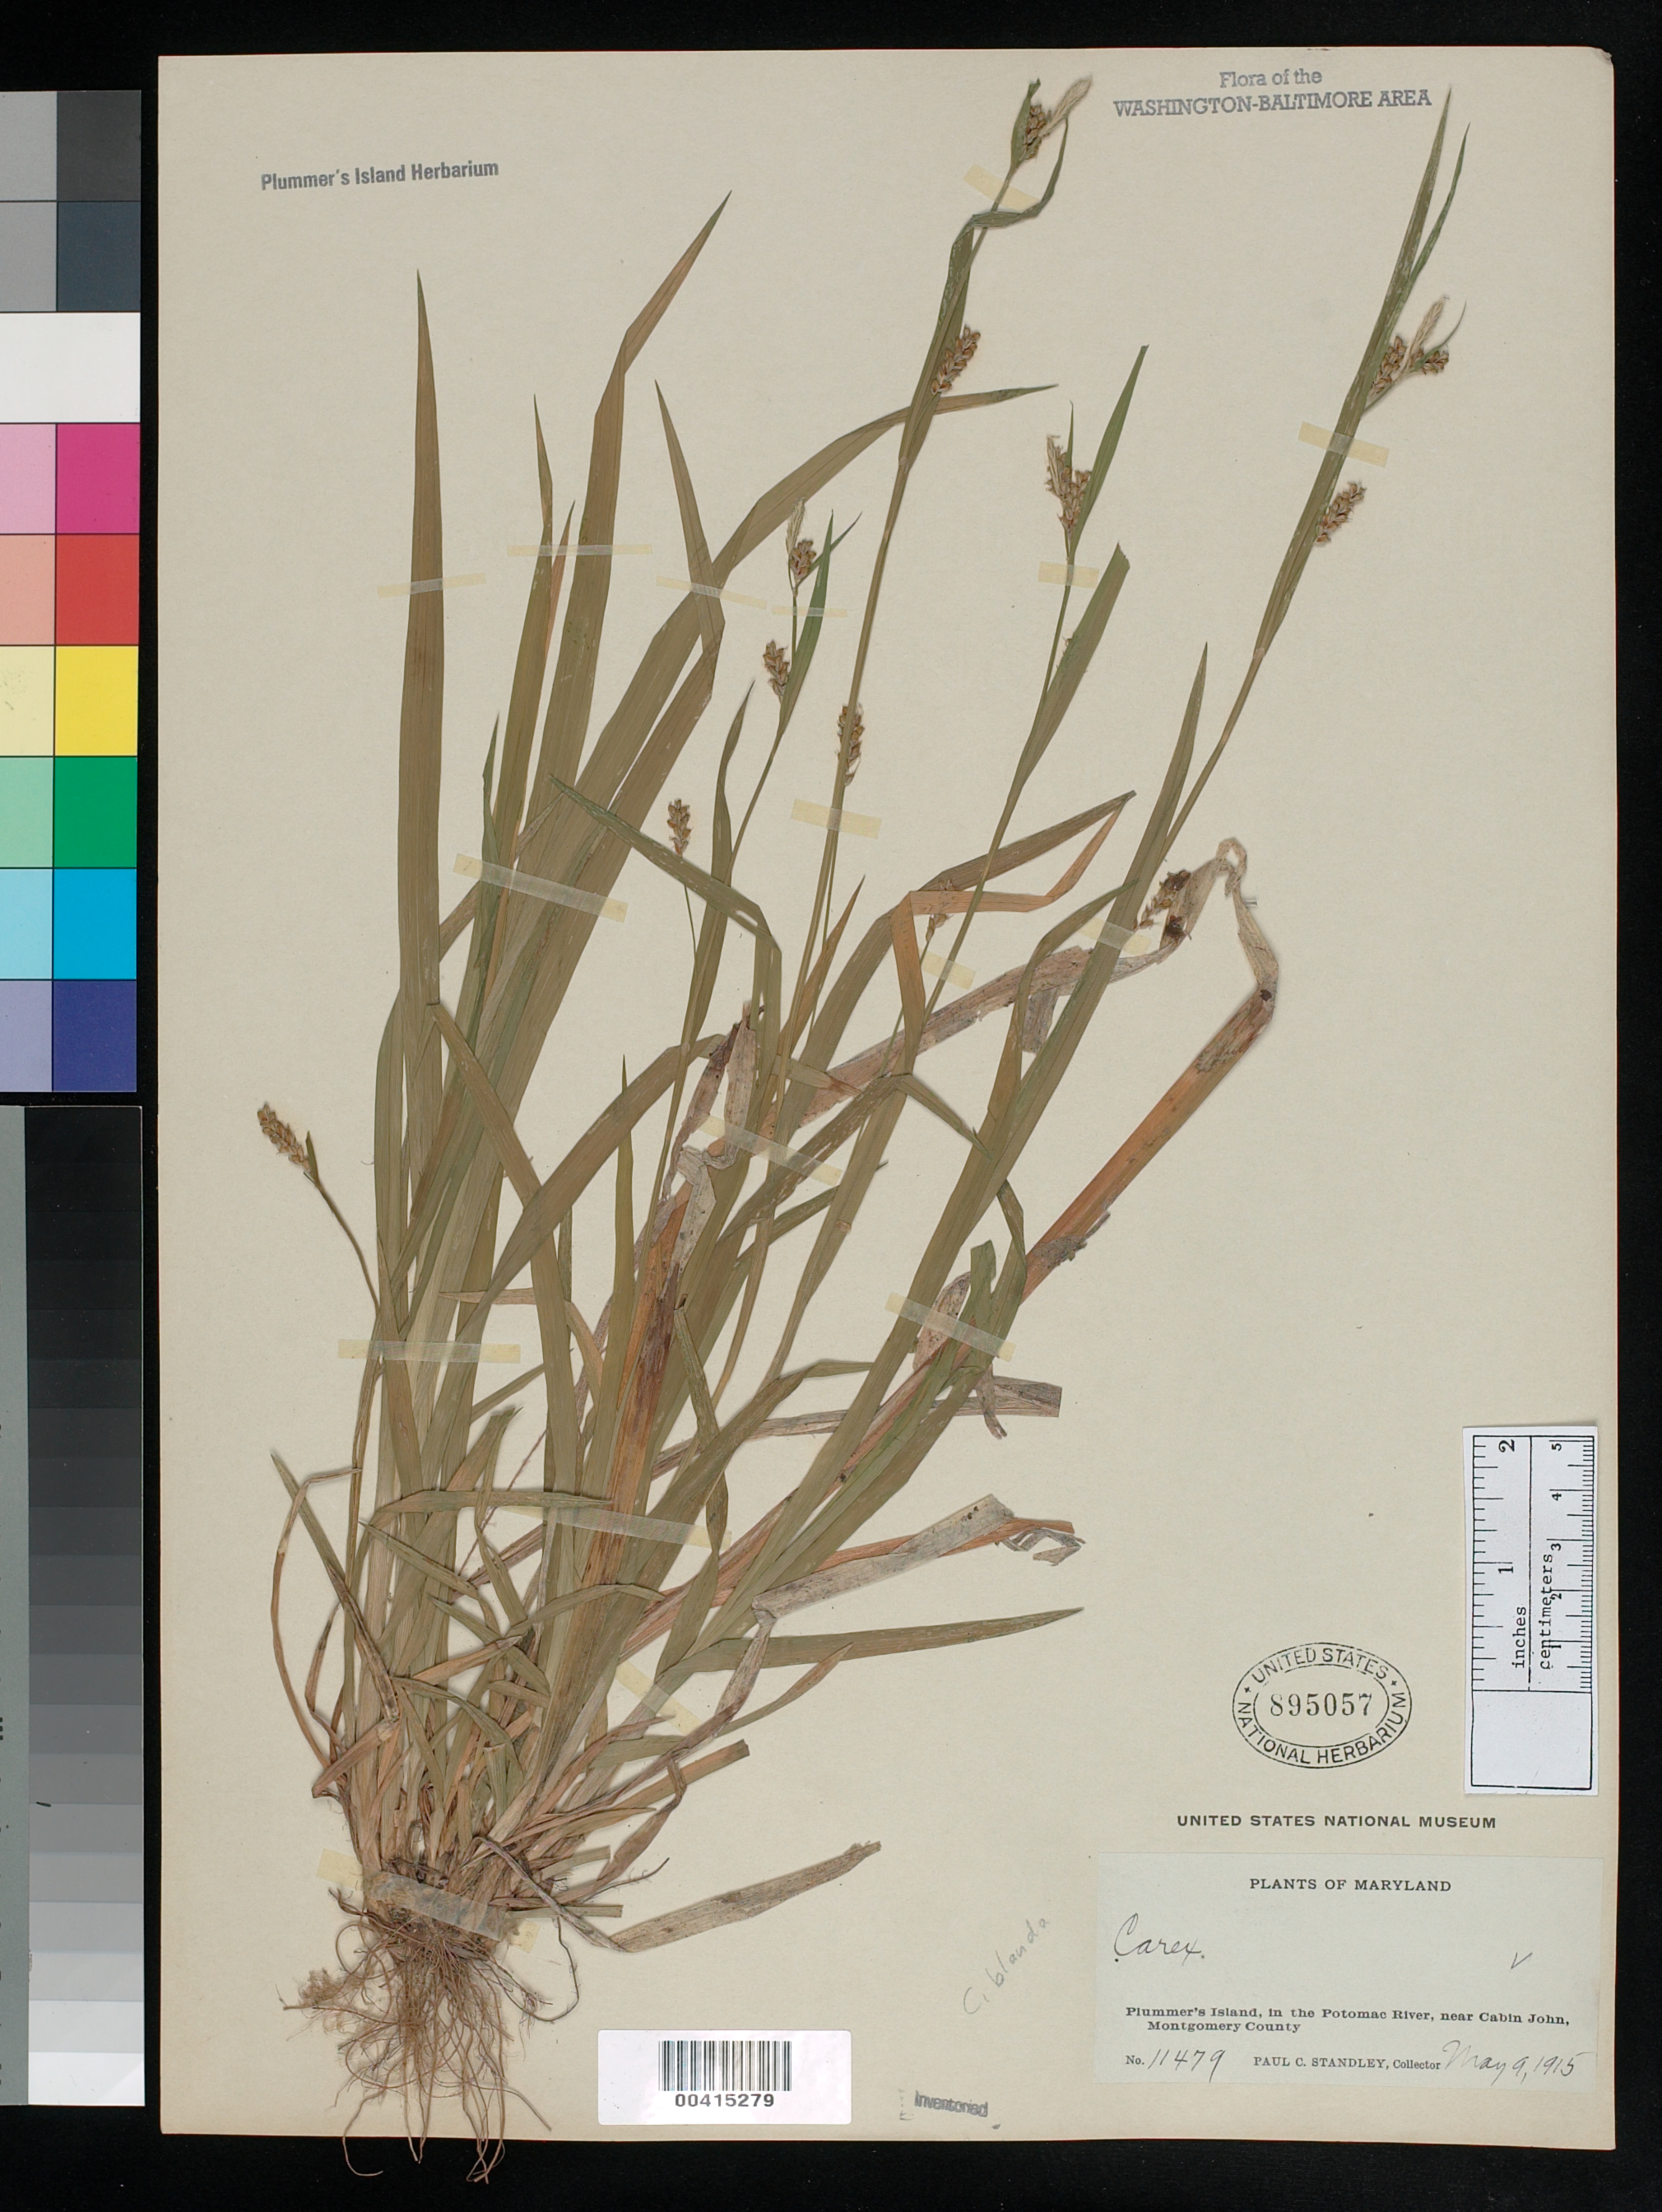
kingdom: Plantae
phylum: Tracheophyta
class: Liliopsida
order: Poales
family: Cyperaceae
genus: Carex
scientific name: Carex blanda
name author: Dewey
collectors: P. C. Standley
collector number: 11479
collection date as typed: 09 May 1915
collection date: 1915-05-09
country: United States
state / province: Maryland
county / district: Montgomery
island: Plummers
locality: Plummer's Island C. & O. Canal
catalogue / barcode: US 895057